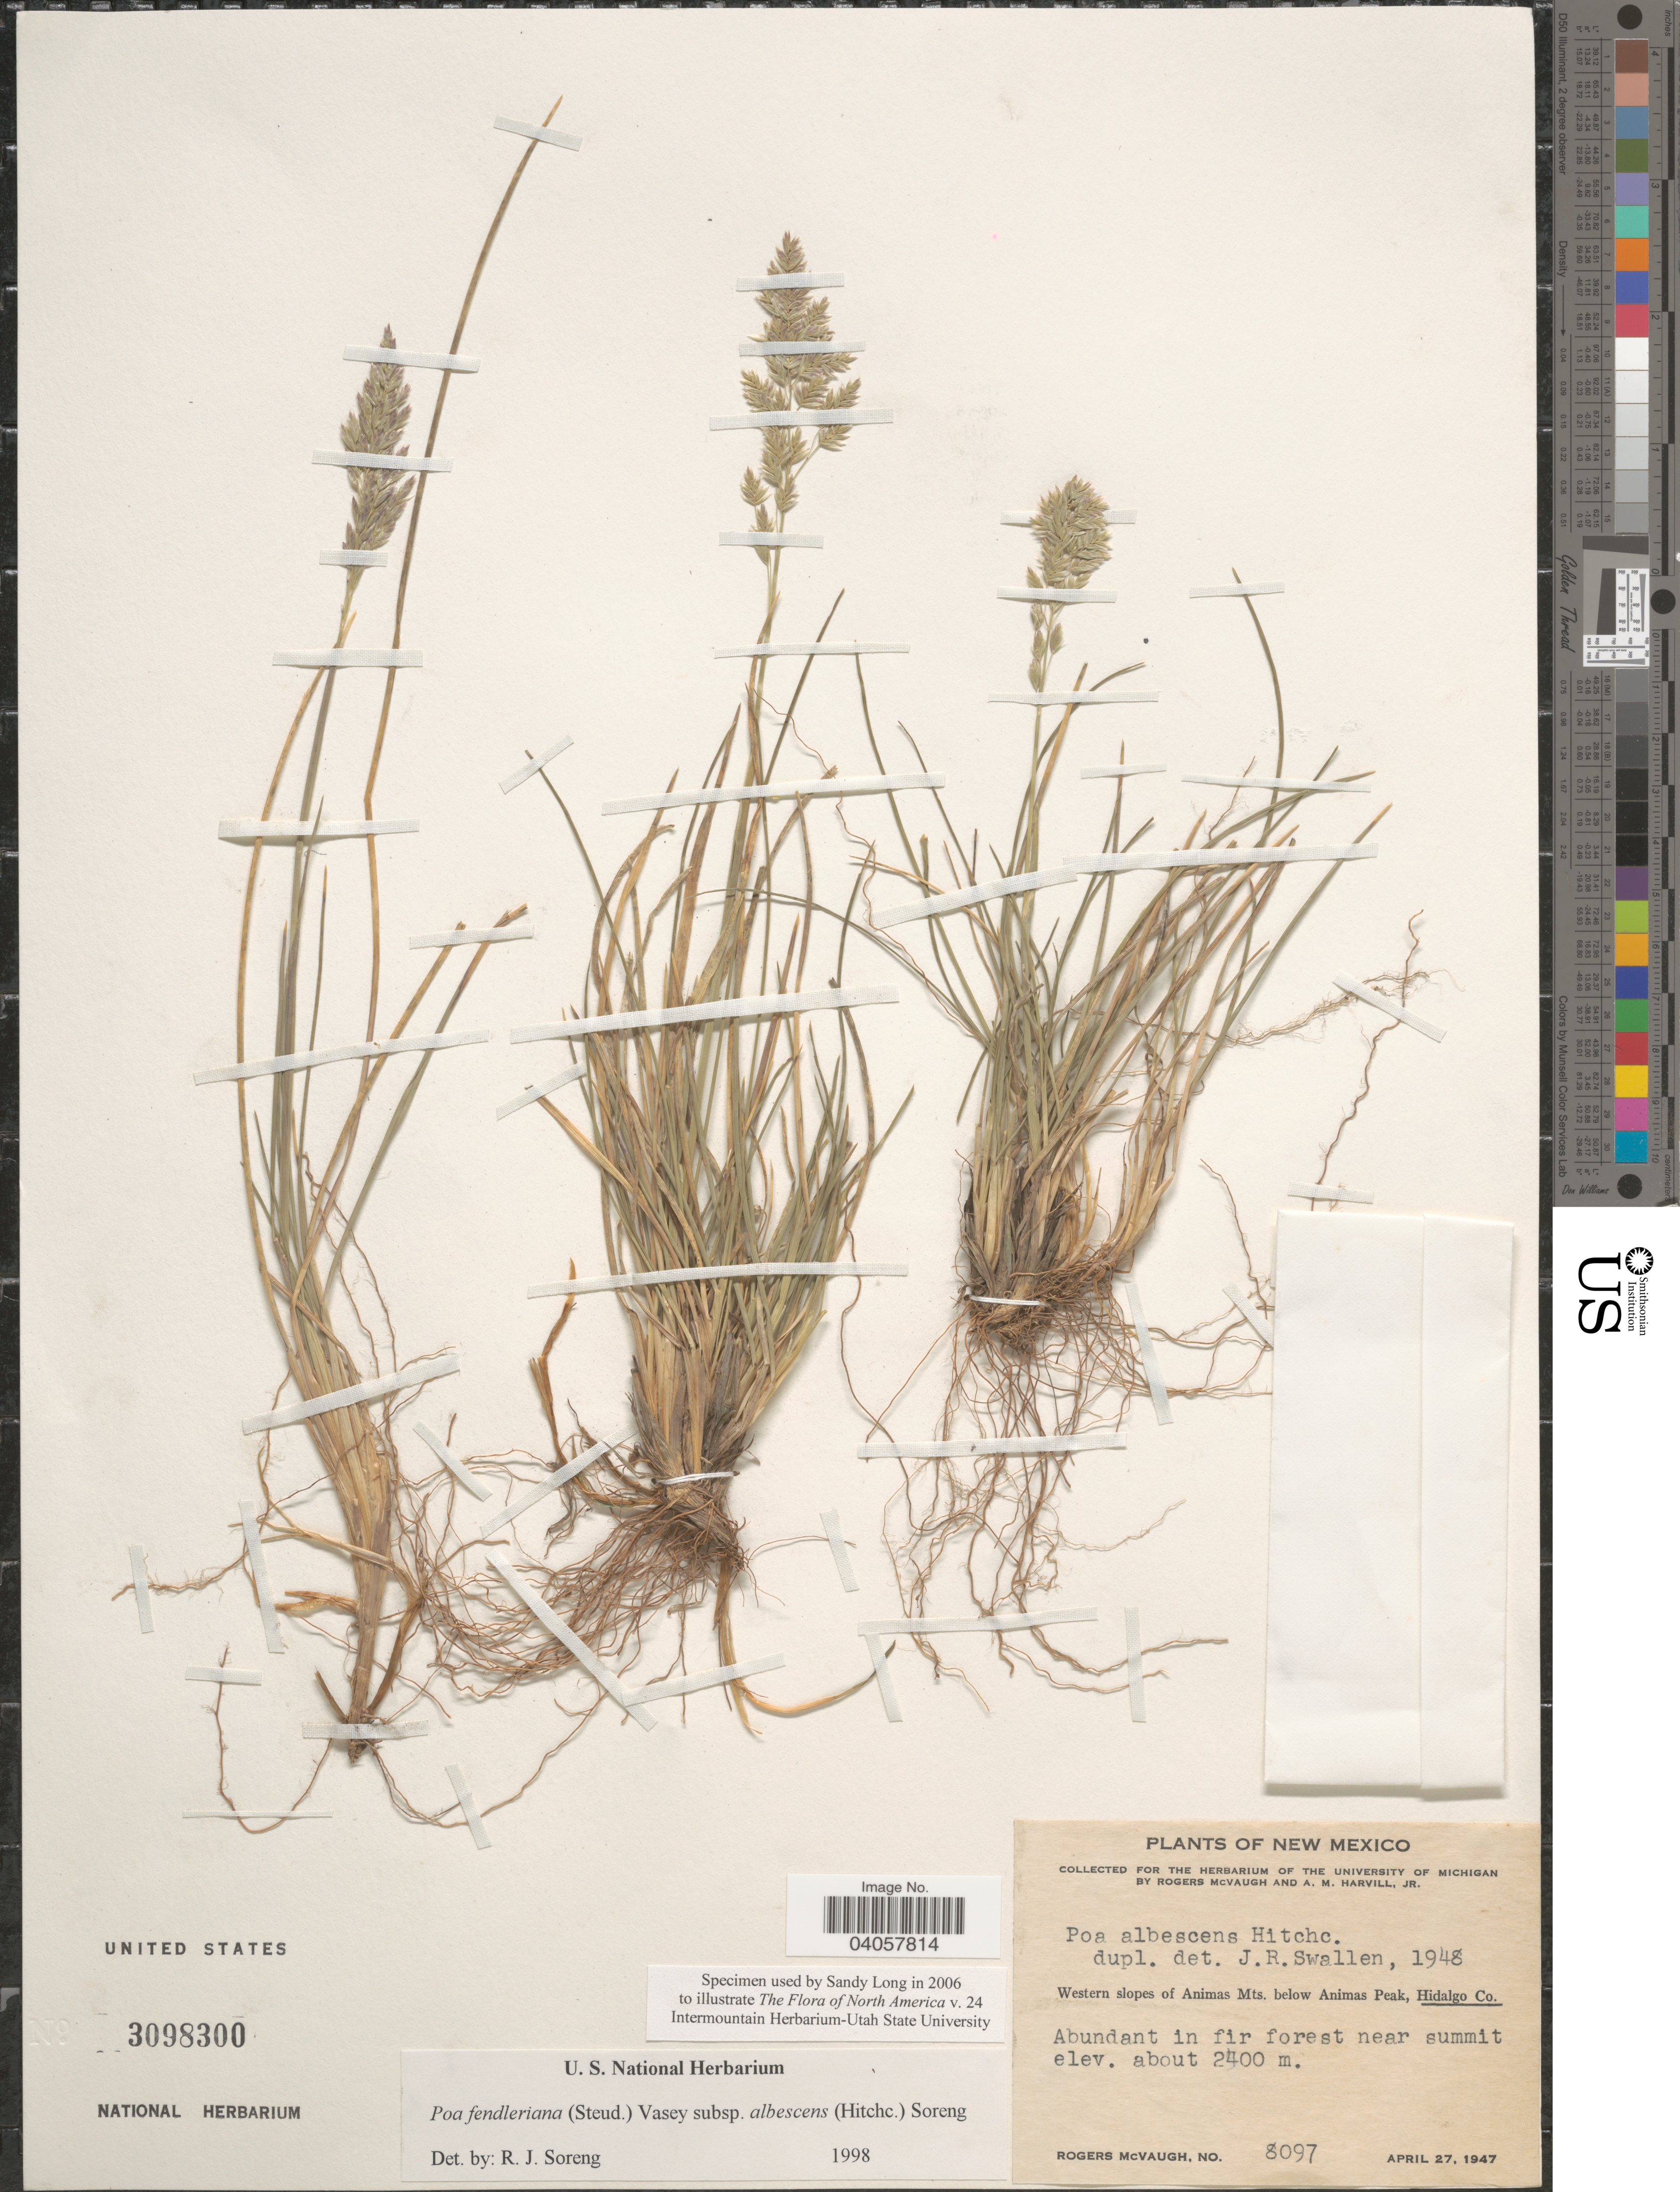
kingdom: Plantae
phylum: Tracheophyta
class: Liliopsida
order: Poales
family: Poaceae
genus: Poa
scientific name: Poa fendleriana subsp. albescens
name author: (Hitchc.) Soreng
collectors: R. McVaugh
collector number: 8097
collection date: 1947-04-27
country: United States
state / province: New Mexico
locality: Western slopes of Animas Mts. below Animas Peak, Hidalgo Co. In fir forest near summit.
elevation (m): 2400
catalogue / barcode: US 3098300